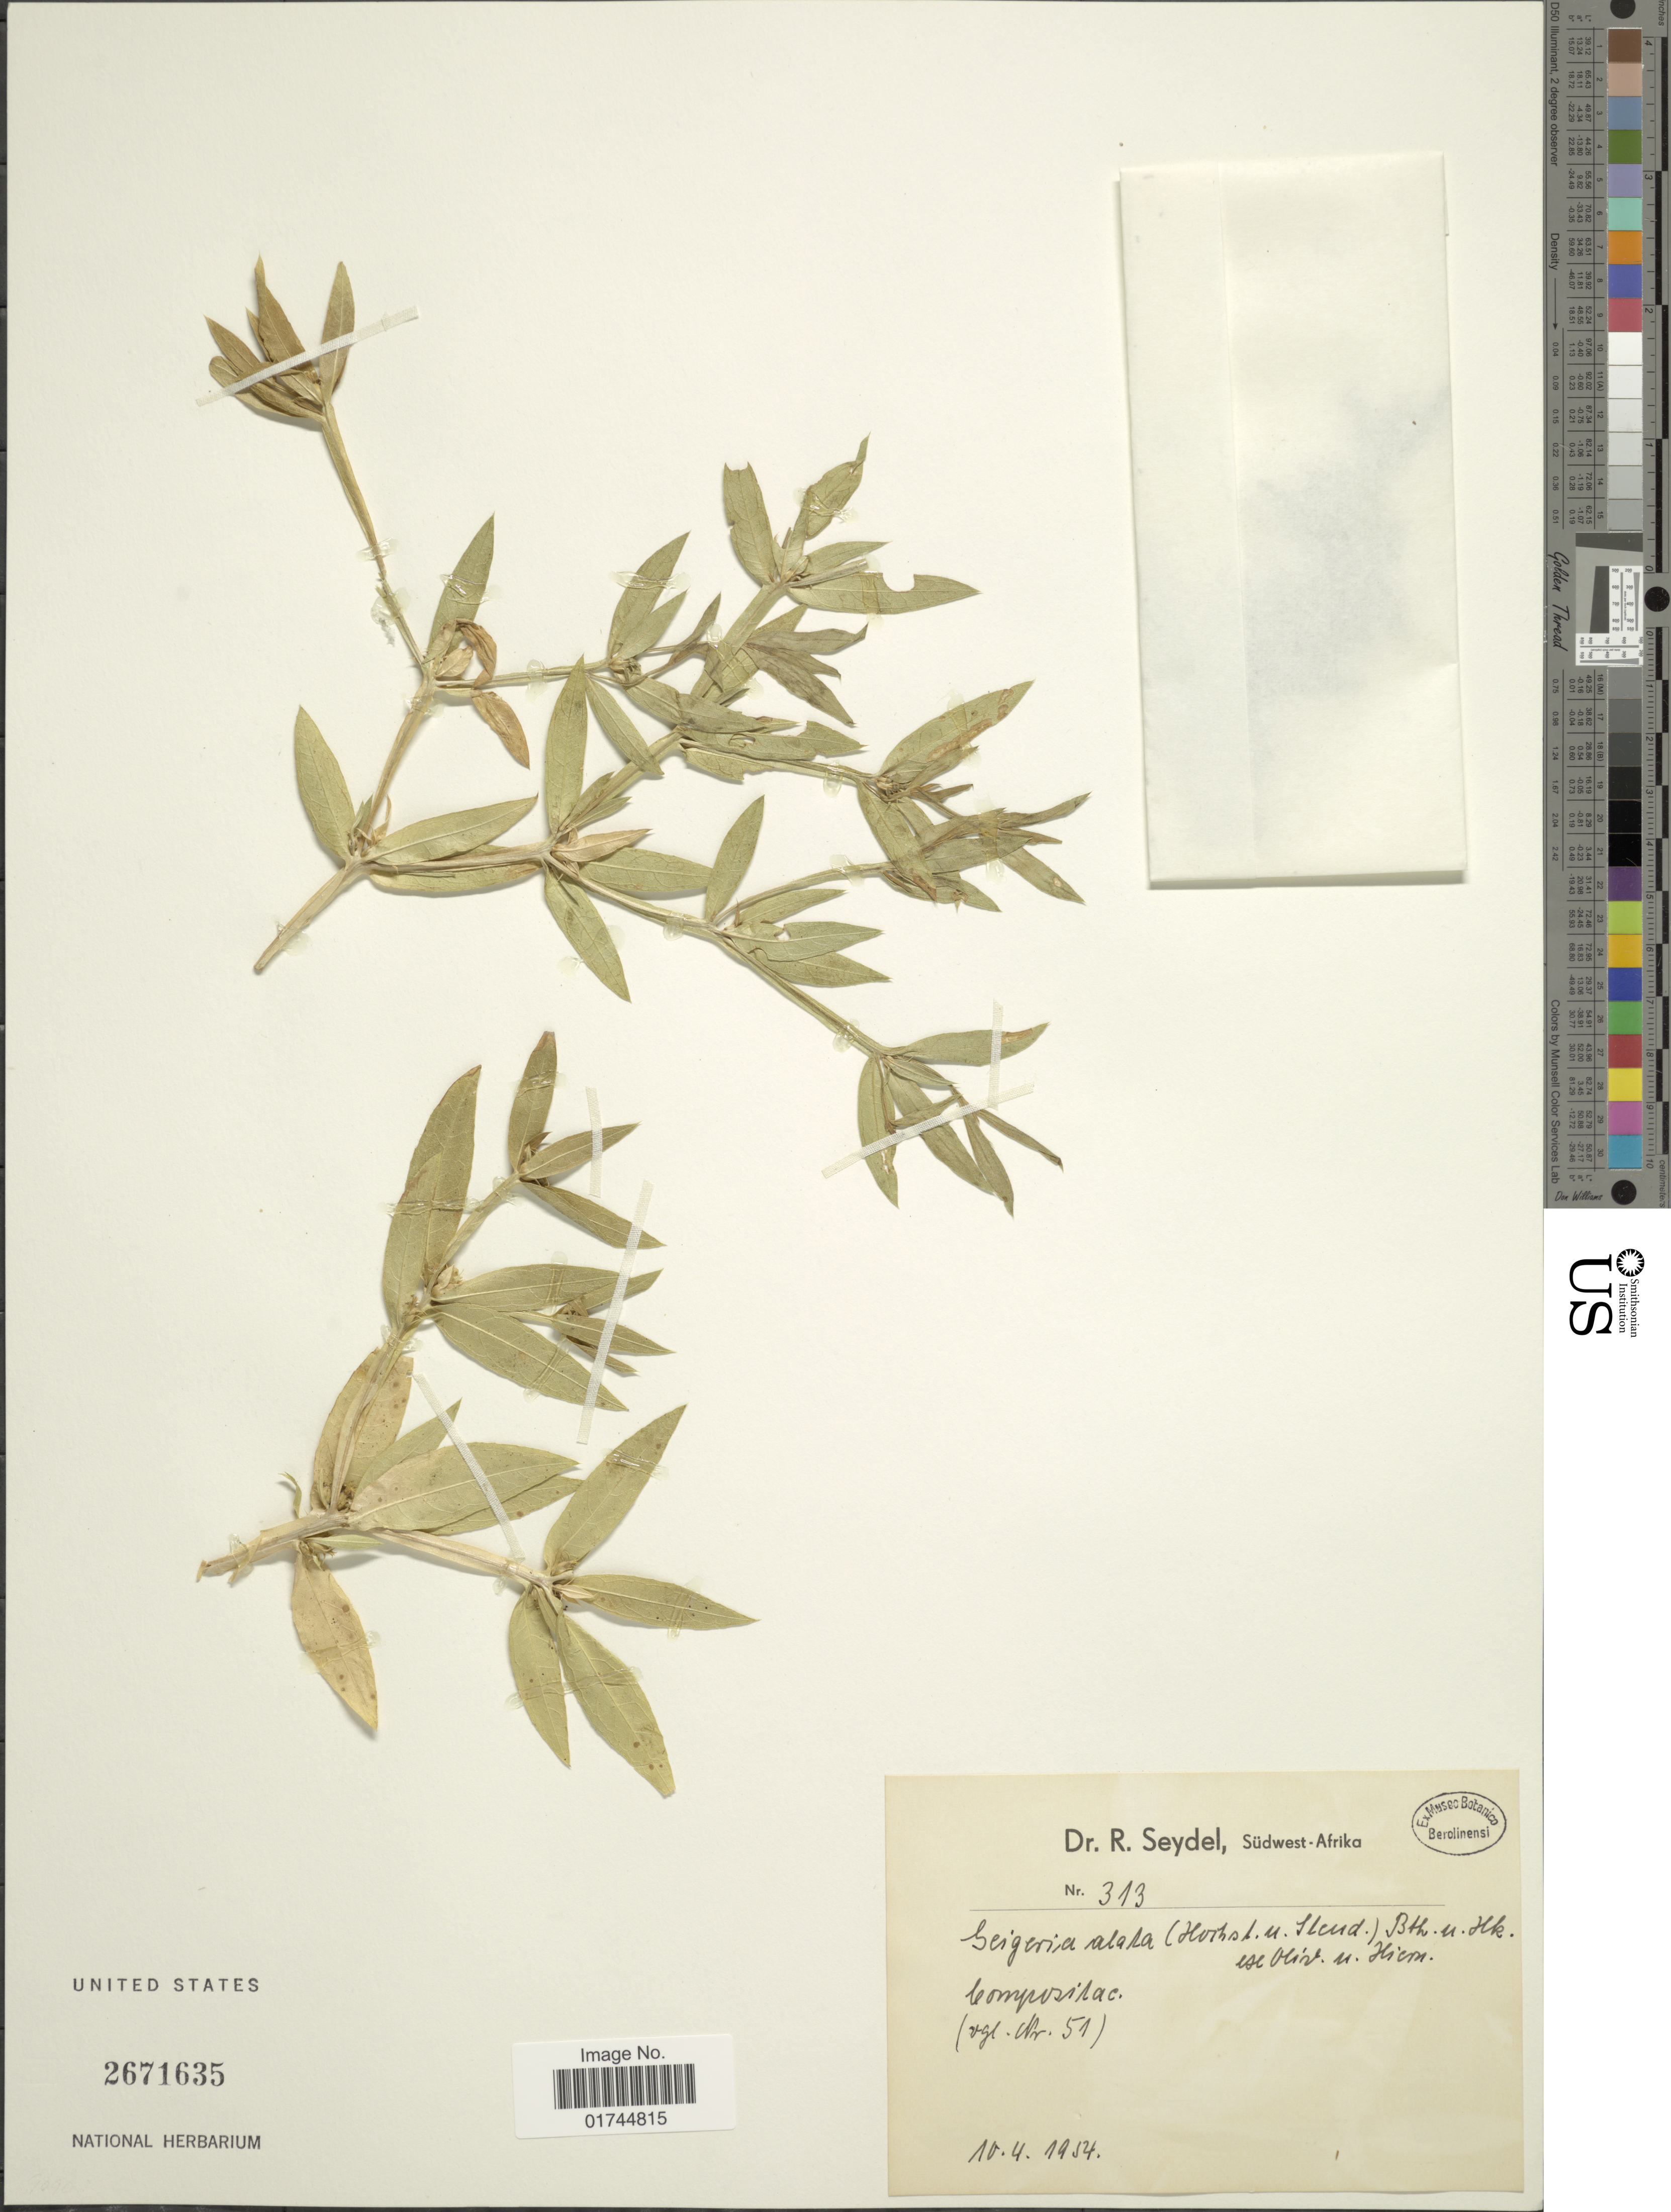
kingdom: Plantae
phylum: Tracheophyta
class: Magnoliopsida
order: Asterales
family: Asteraceae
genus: Geigeria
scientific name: Geigeria alata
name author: (Hochst. & Steud. ex DC.) Oliv. & Hiern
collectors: R. Seydel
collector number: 313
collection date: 1954-04-10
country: Namibia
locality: Sudwest-Afrika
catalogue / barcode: US 2671635